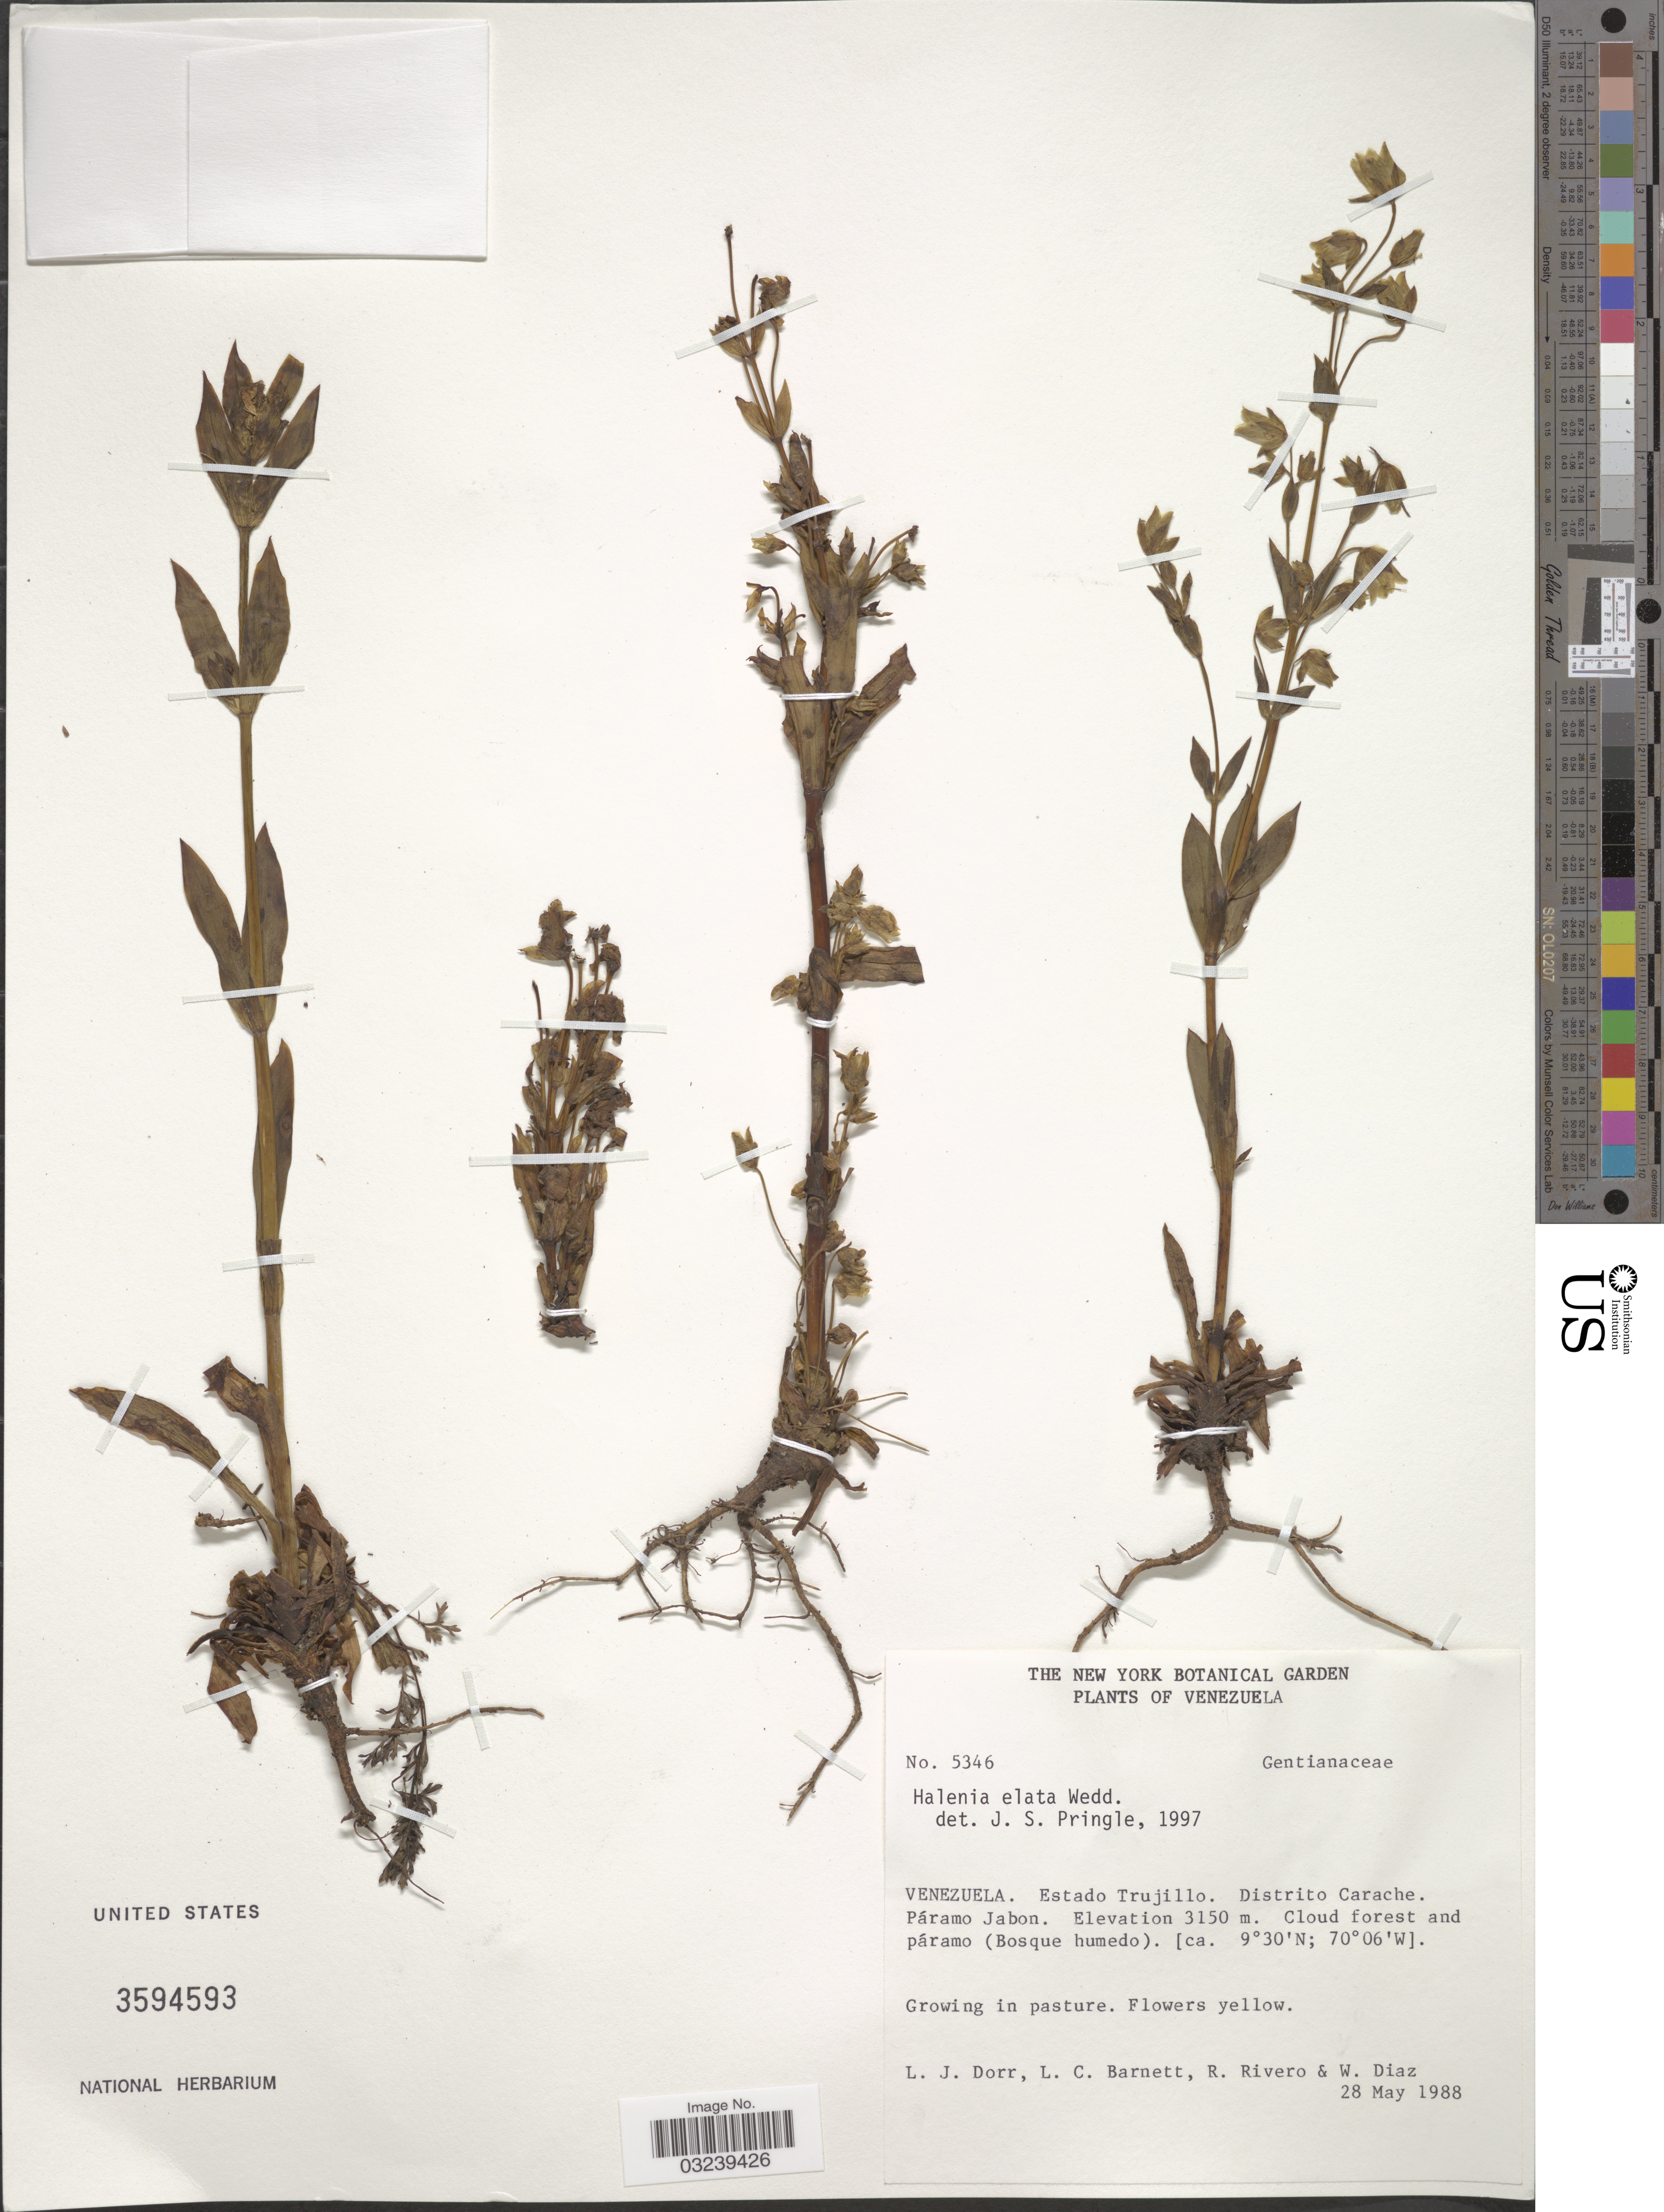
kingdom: Plantae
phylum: Tracheophyta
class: Magnoliopsida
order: Gentianales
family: Gentianaceae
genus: Halenia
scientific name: Halenia elata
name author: Wedd.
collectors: L. J. Dorr, L. C. Barnett, R. Rivero & W. Díaz P.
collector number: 5346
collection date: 1988-05-28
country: Venezuela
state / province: Trujillo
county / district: Carache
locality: Páramo Jabon.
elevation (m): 3150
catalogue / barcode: US 3594593